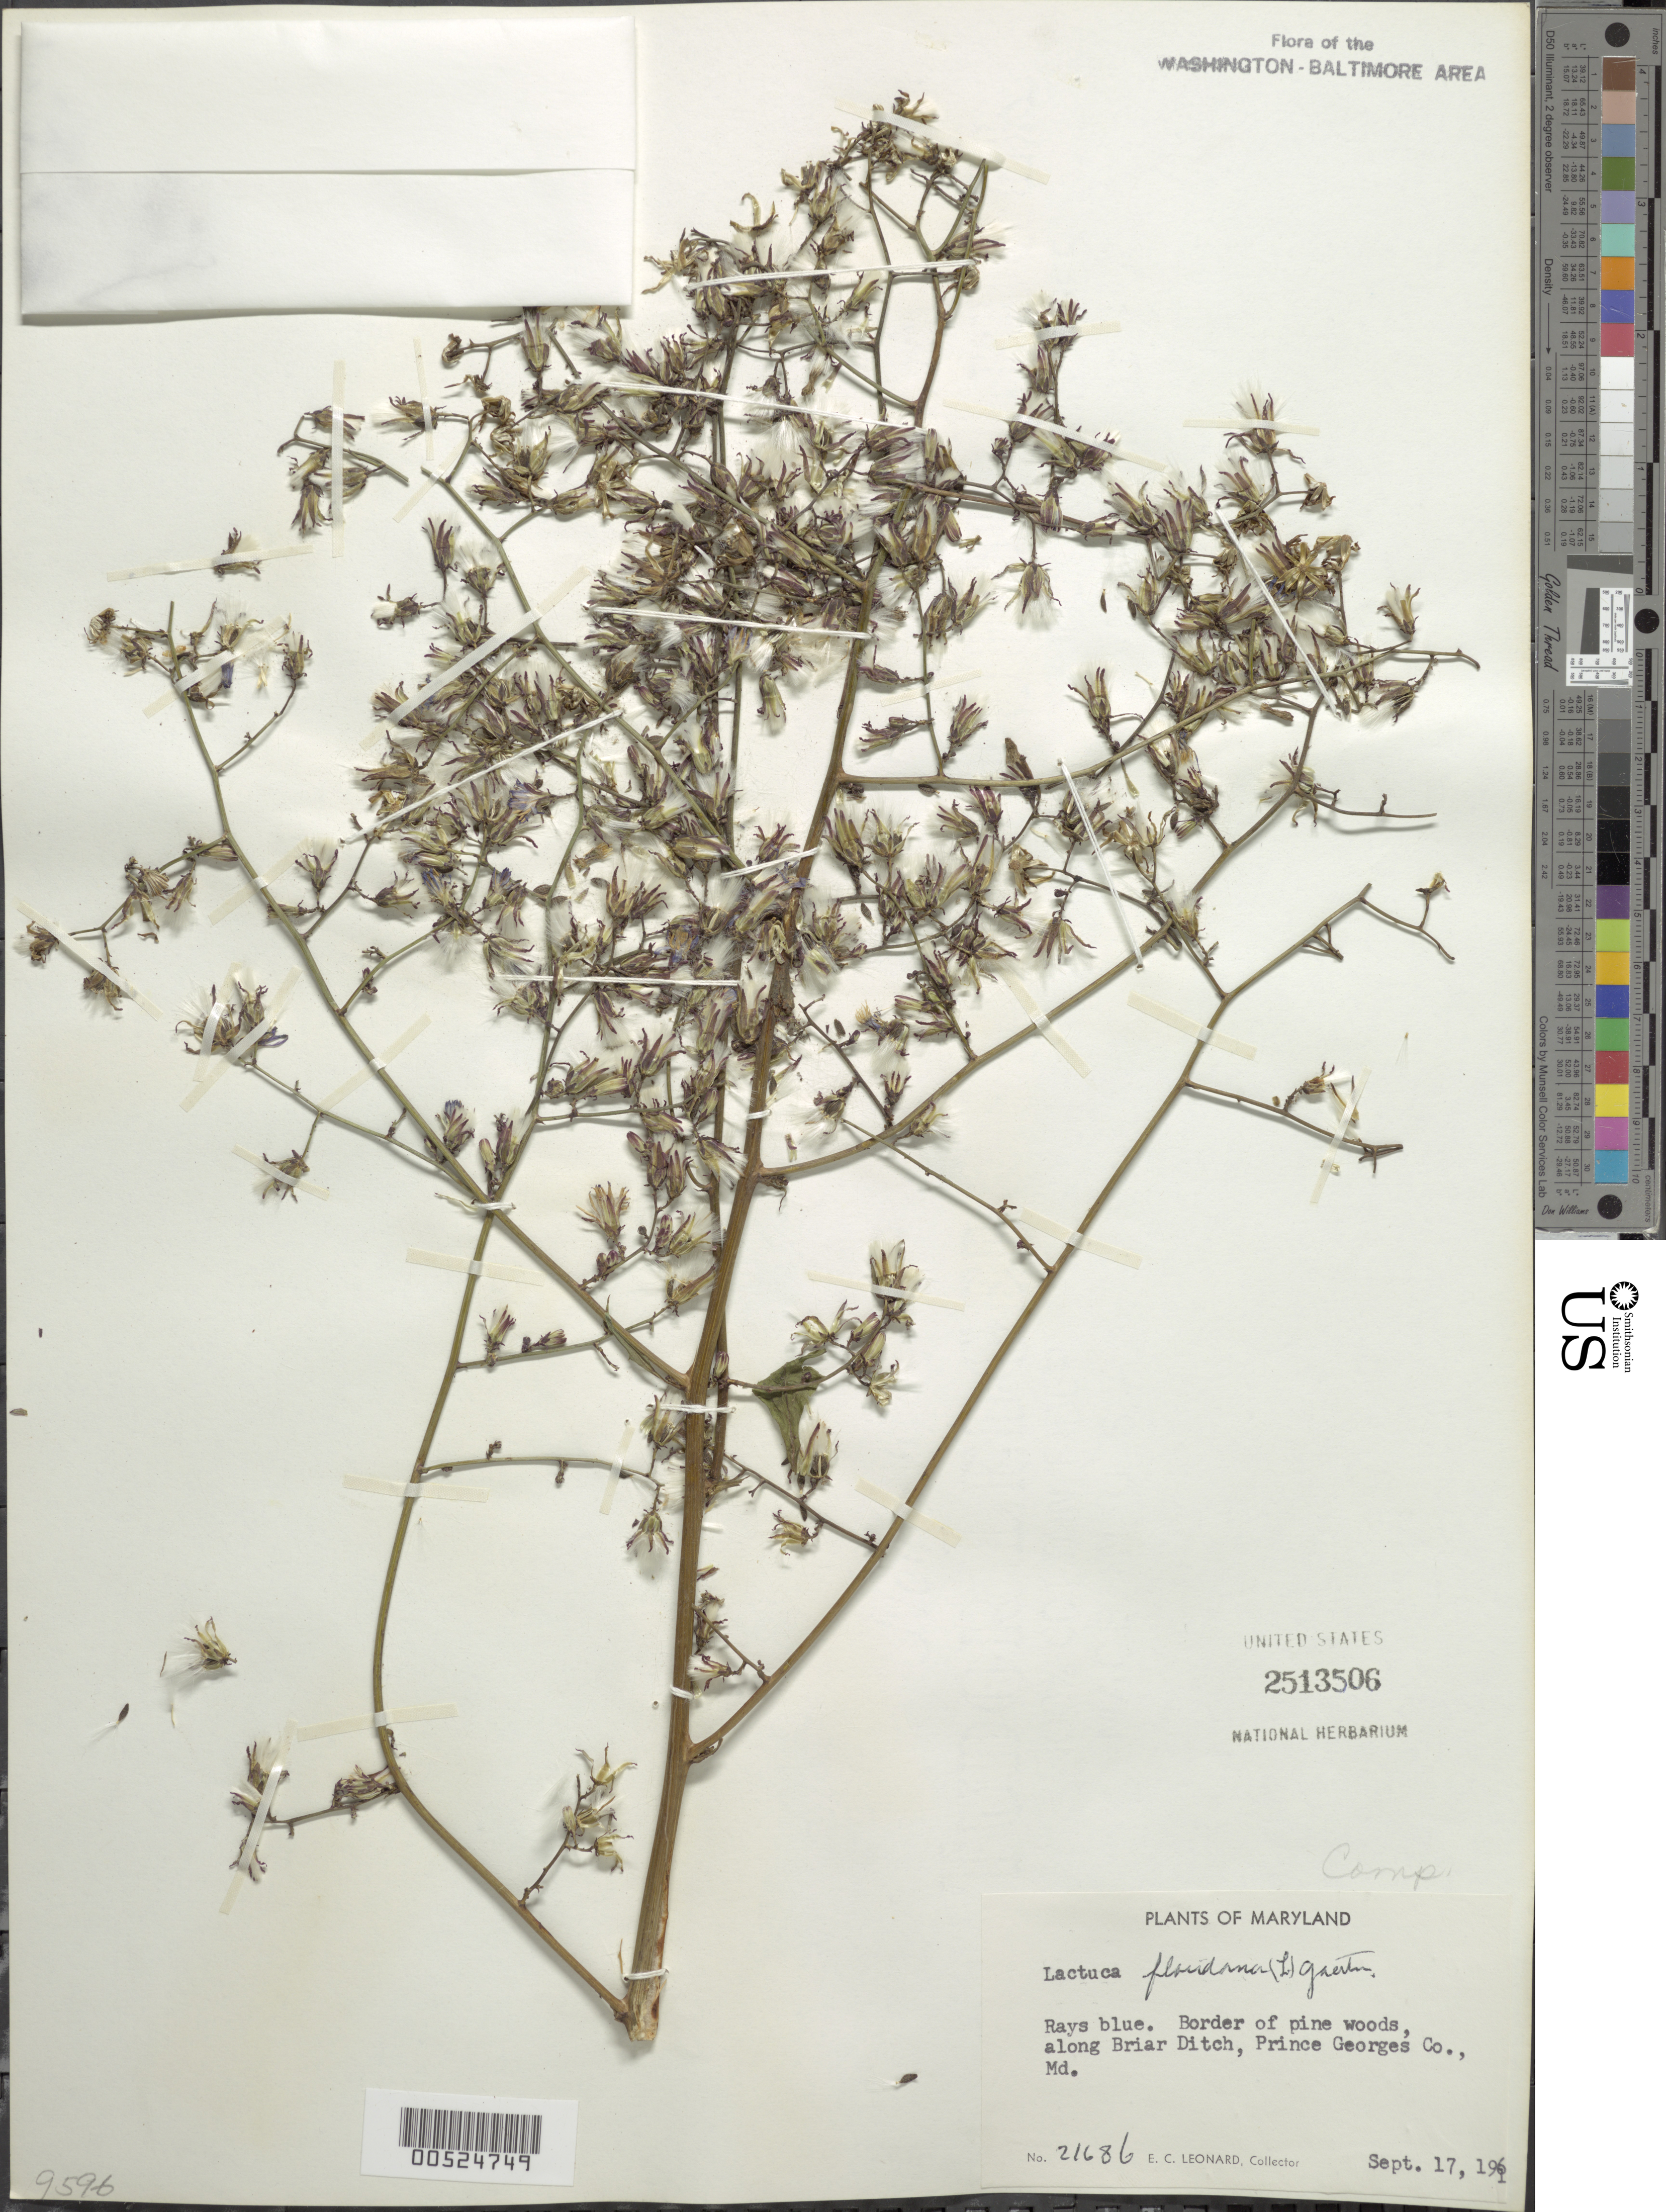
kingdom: Plantae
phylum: Tracheophyta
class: Magnoliopsida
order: Asterales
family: Asteraceae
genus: Lactuca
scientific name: Lactuca floridana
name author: (L.) Gaertn.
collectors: E. C. Leonard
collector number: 21686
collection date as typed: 17 Sep 1961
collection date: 1961-09-17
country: United States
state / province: Maryland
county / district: Prince George's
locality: Briar Ditch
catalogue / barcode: US 2513506